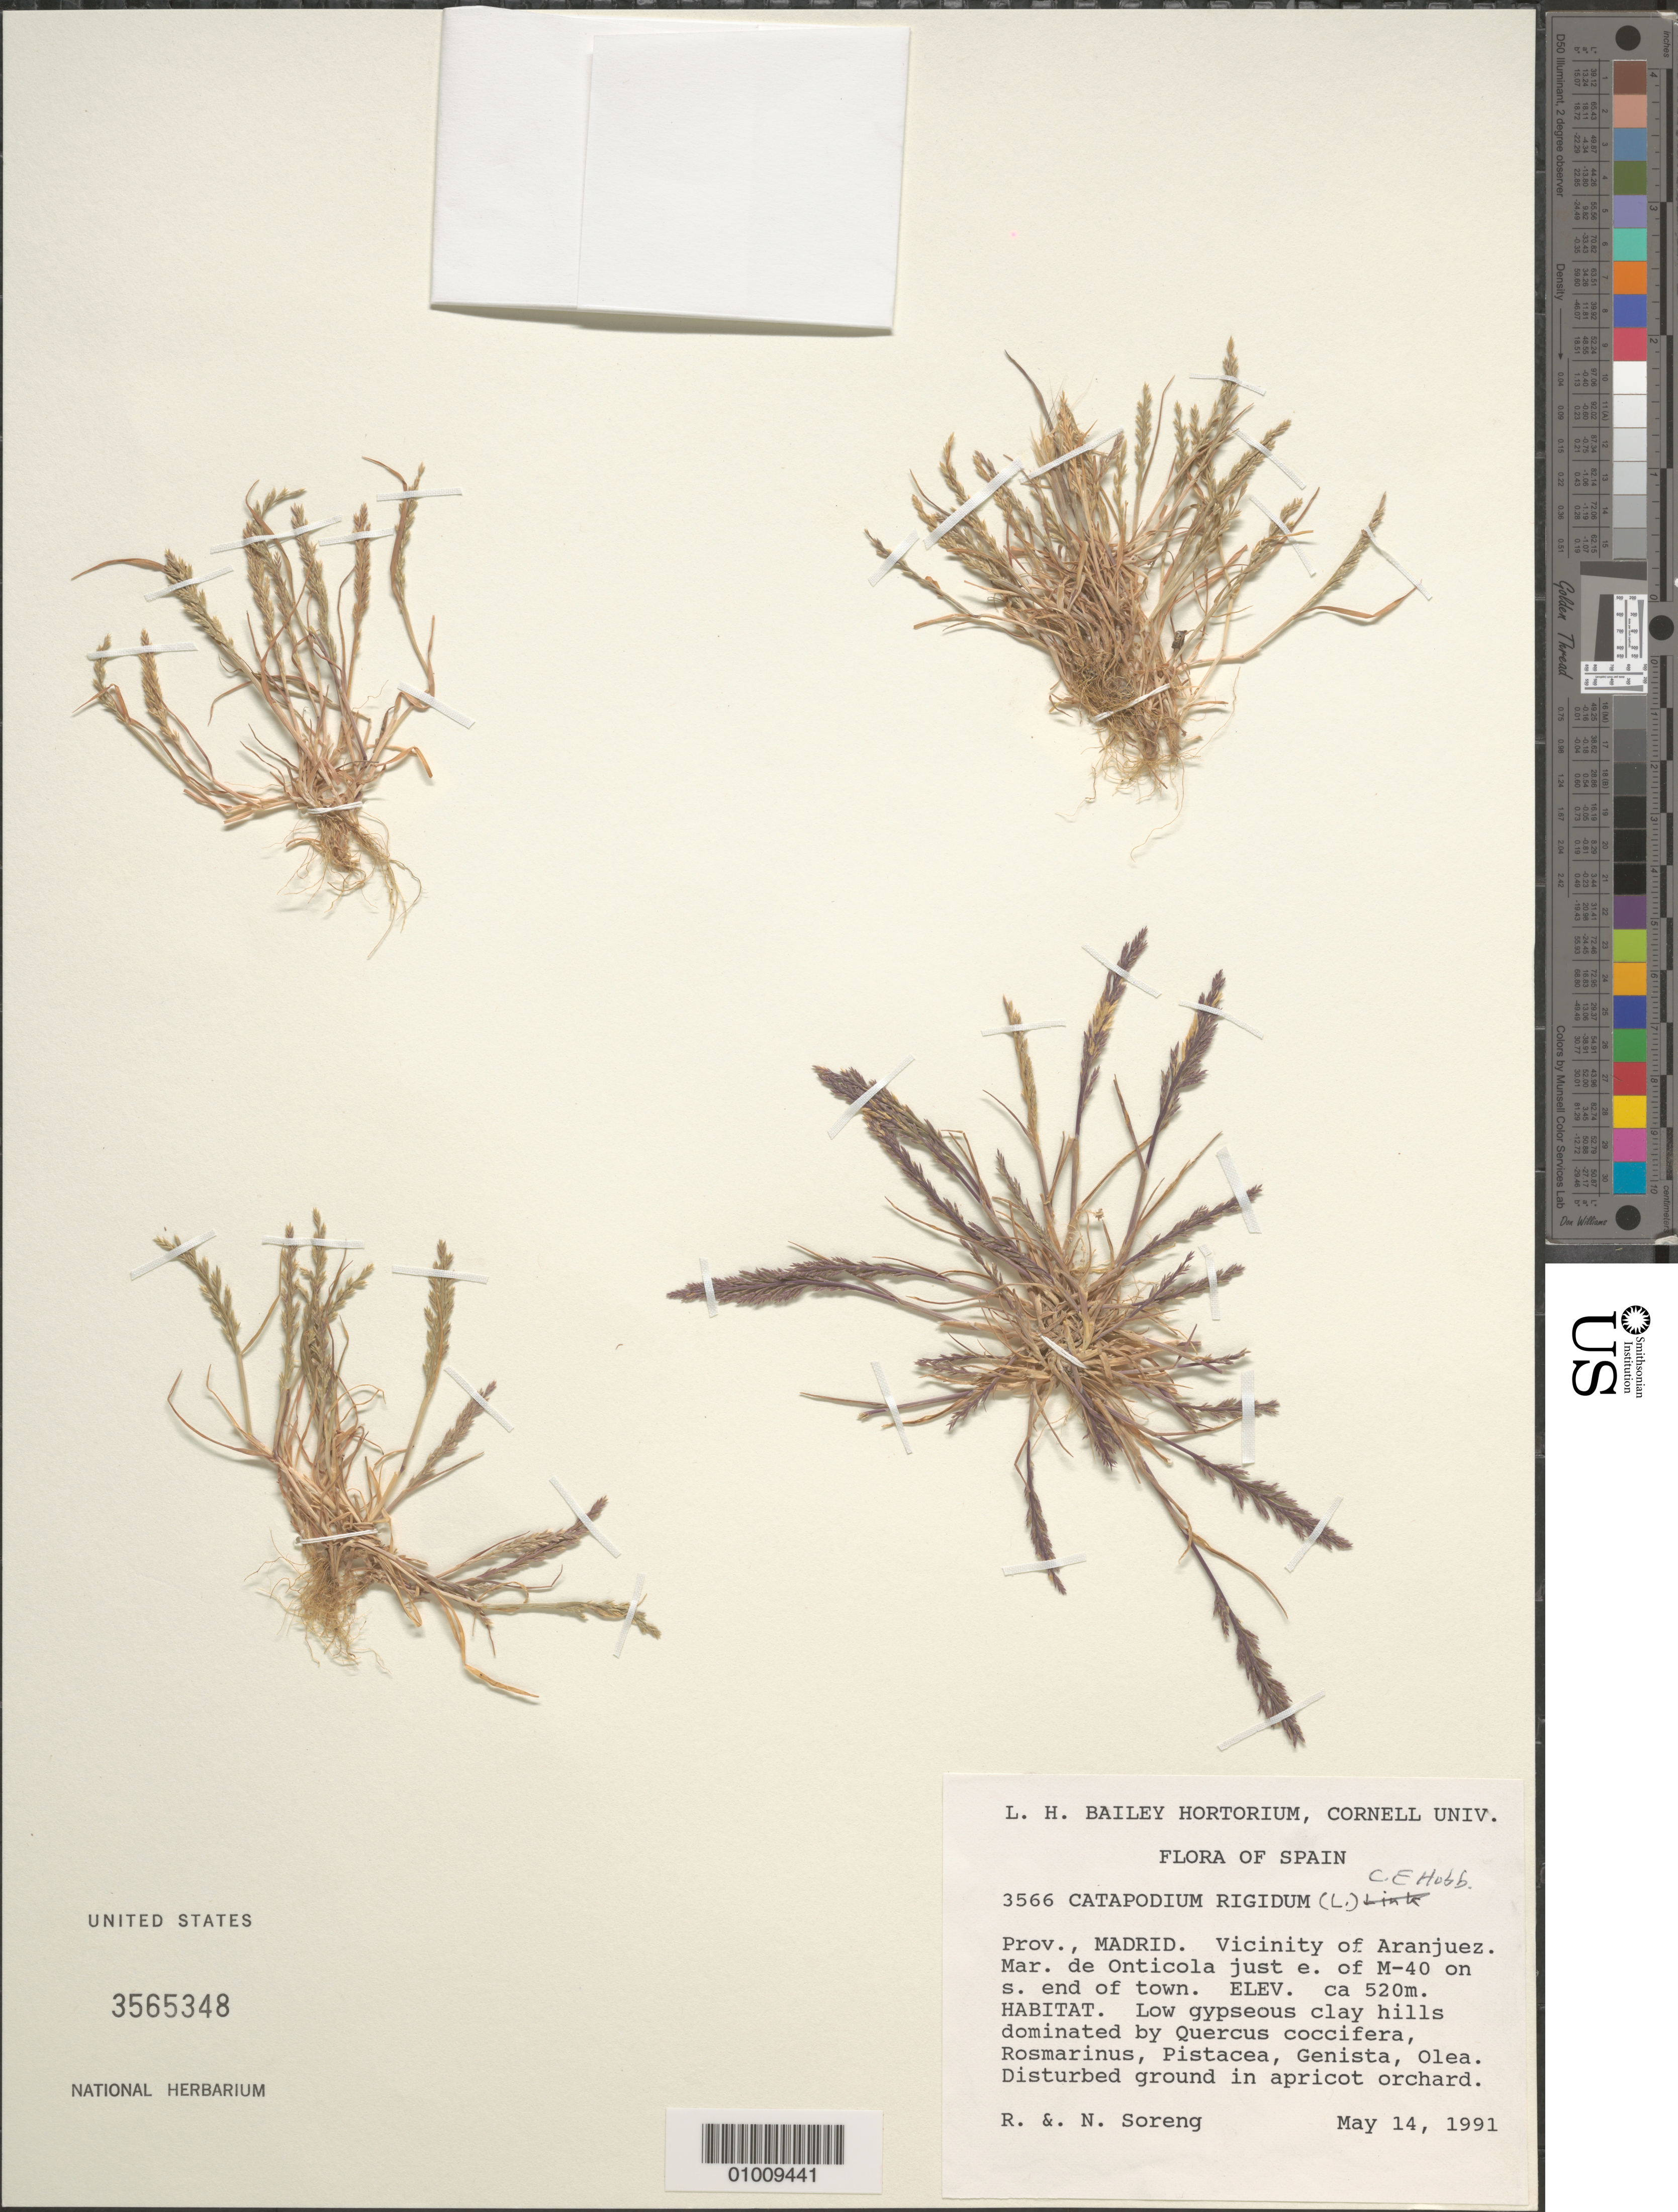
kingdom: Plantae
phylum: Tracheophyta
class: Liliopsida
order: Poales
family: Poaceae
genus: Catapodium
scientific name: Catapodium rigidum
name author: (L.) C.E. Hubb.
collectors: R. J. Soreng & N. L. Soreng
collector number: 3566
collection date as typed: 14 May 1991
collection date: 1991-05-14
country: Spain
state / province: Madrid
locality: Aranjuez vicinity. Mar de Onticola just E of M-40 on S end of town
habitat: Low gypseous clay hills dominated by Quercus coccifera, Rosmarinus, Pistacea, Genista, Olea, Stipa,disturbed ground orchard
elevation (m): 520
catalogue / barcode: US 3565348